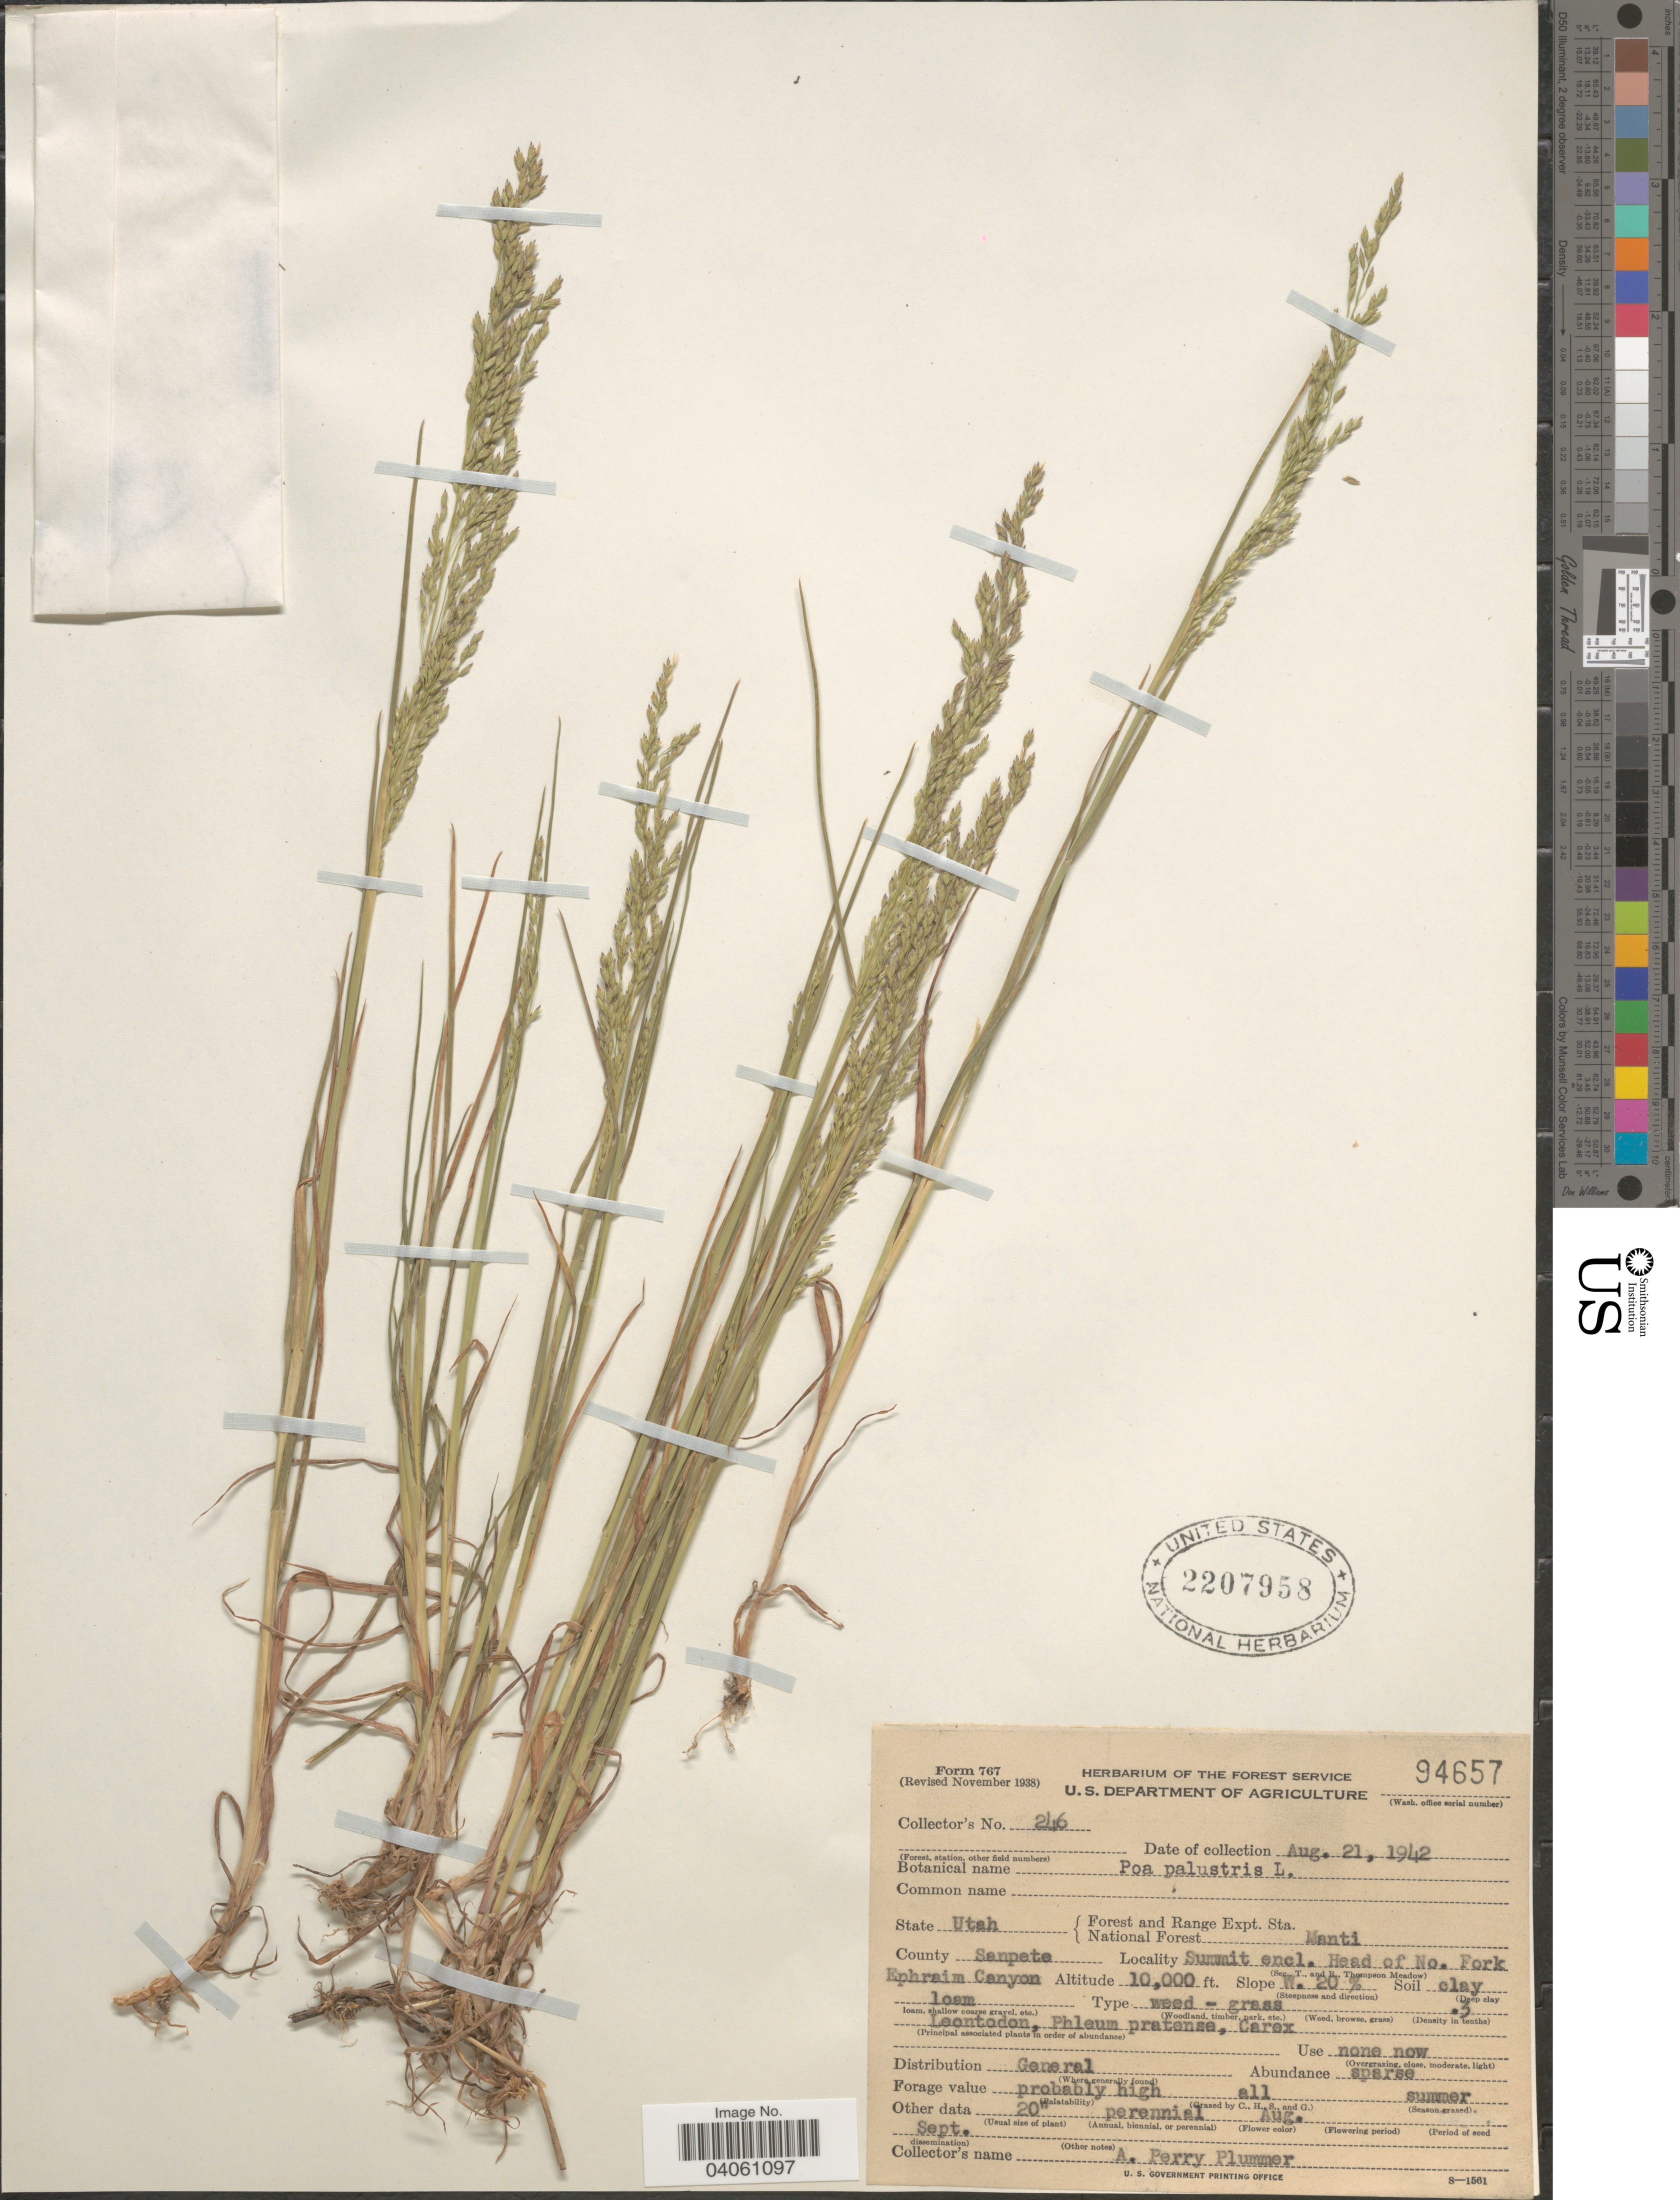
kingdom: Plantae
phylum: Tracheophyta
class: Liliopsida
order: Poales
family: Poaceae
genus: Poa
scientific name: Poa palustris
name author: L.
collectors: A. Plummer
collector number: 246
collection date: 1942-08-21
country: United States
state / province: Utah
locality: Forest and Range Expt. Sta. National Forest Manti. County Sanpete. Summit encl. Head of No. Fork Ephraim Canyon.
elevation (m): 3048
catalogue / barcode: US 2207958